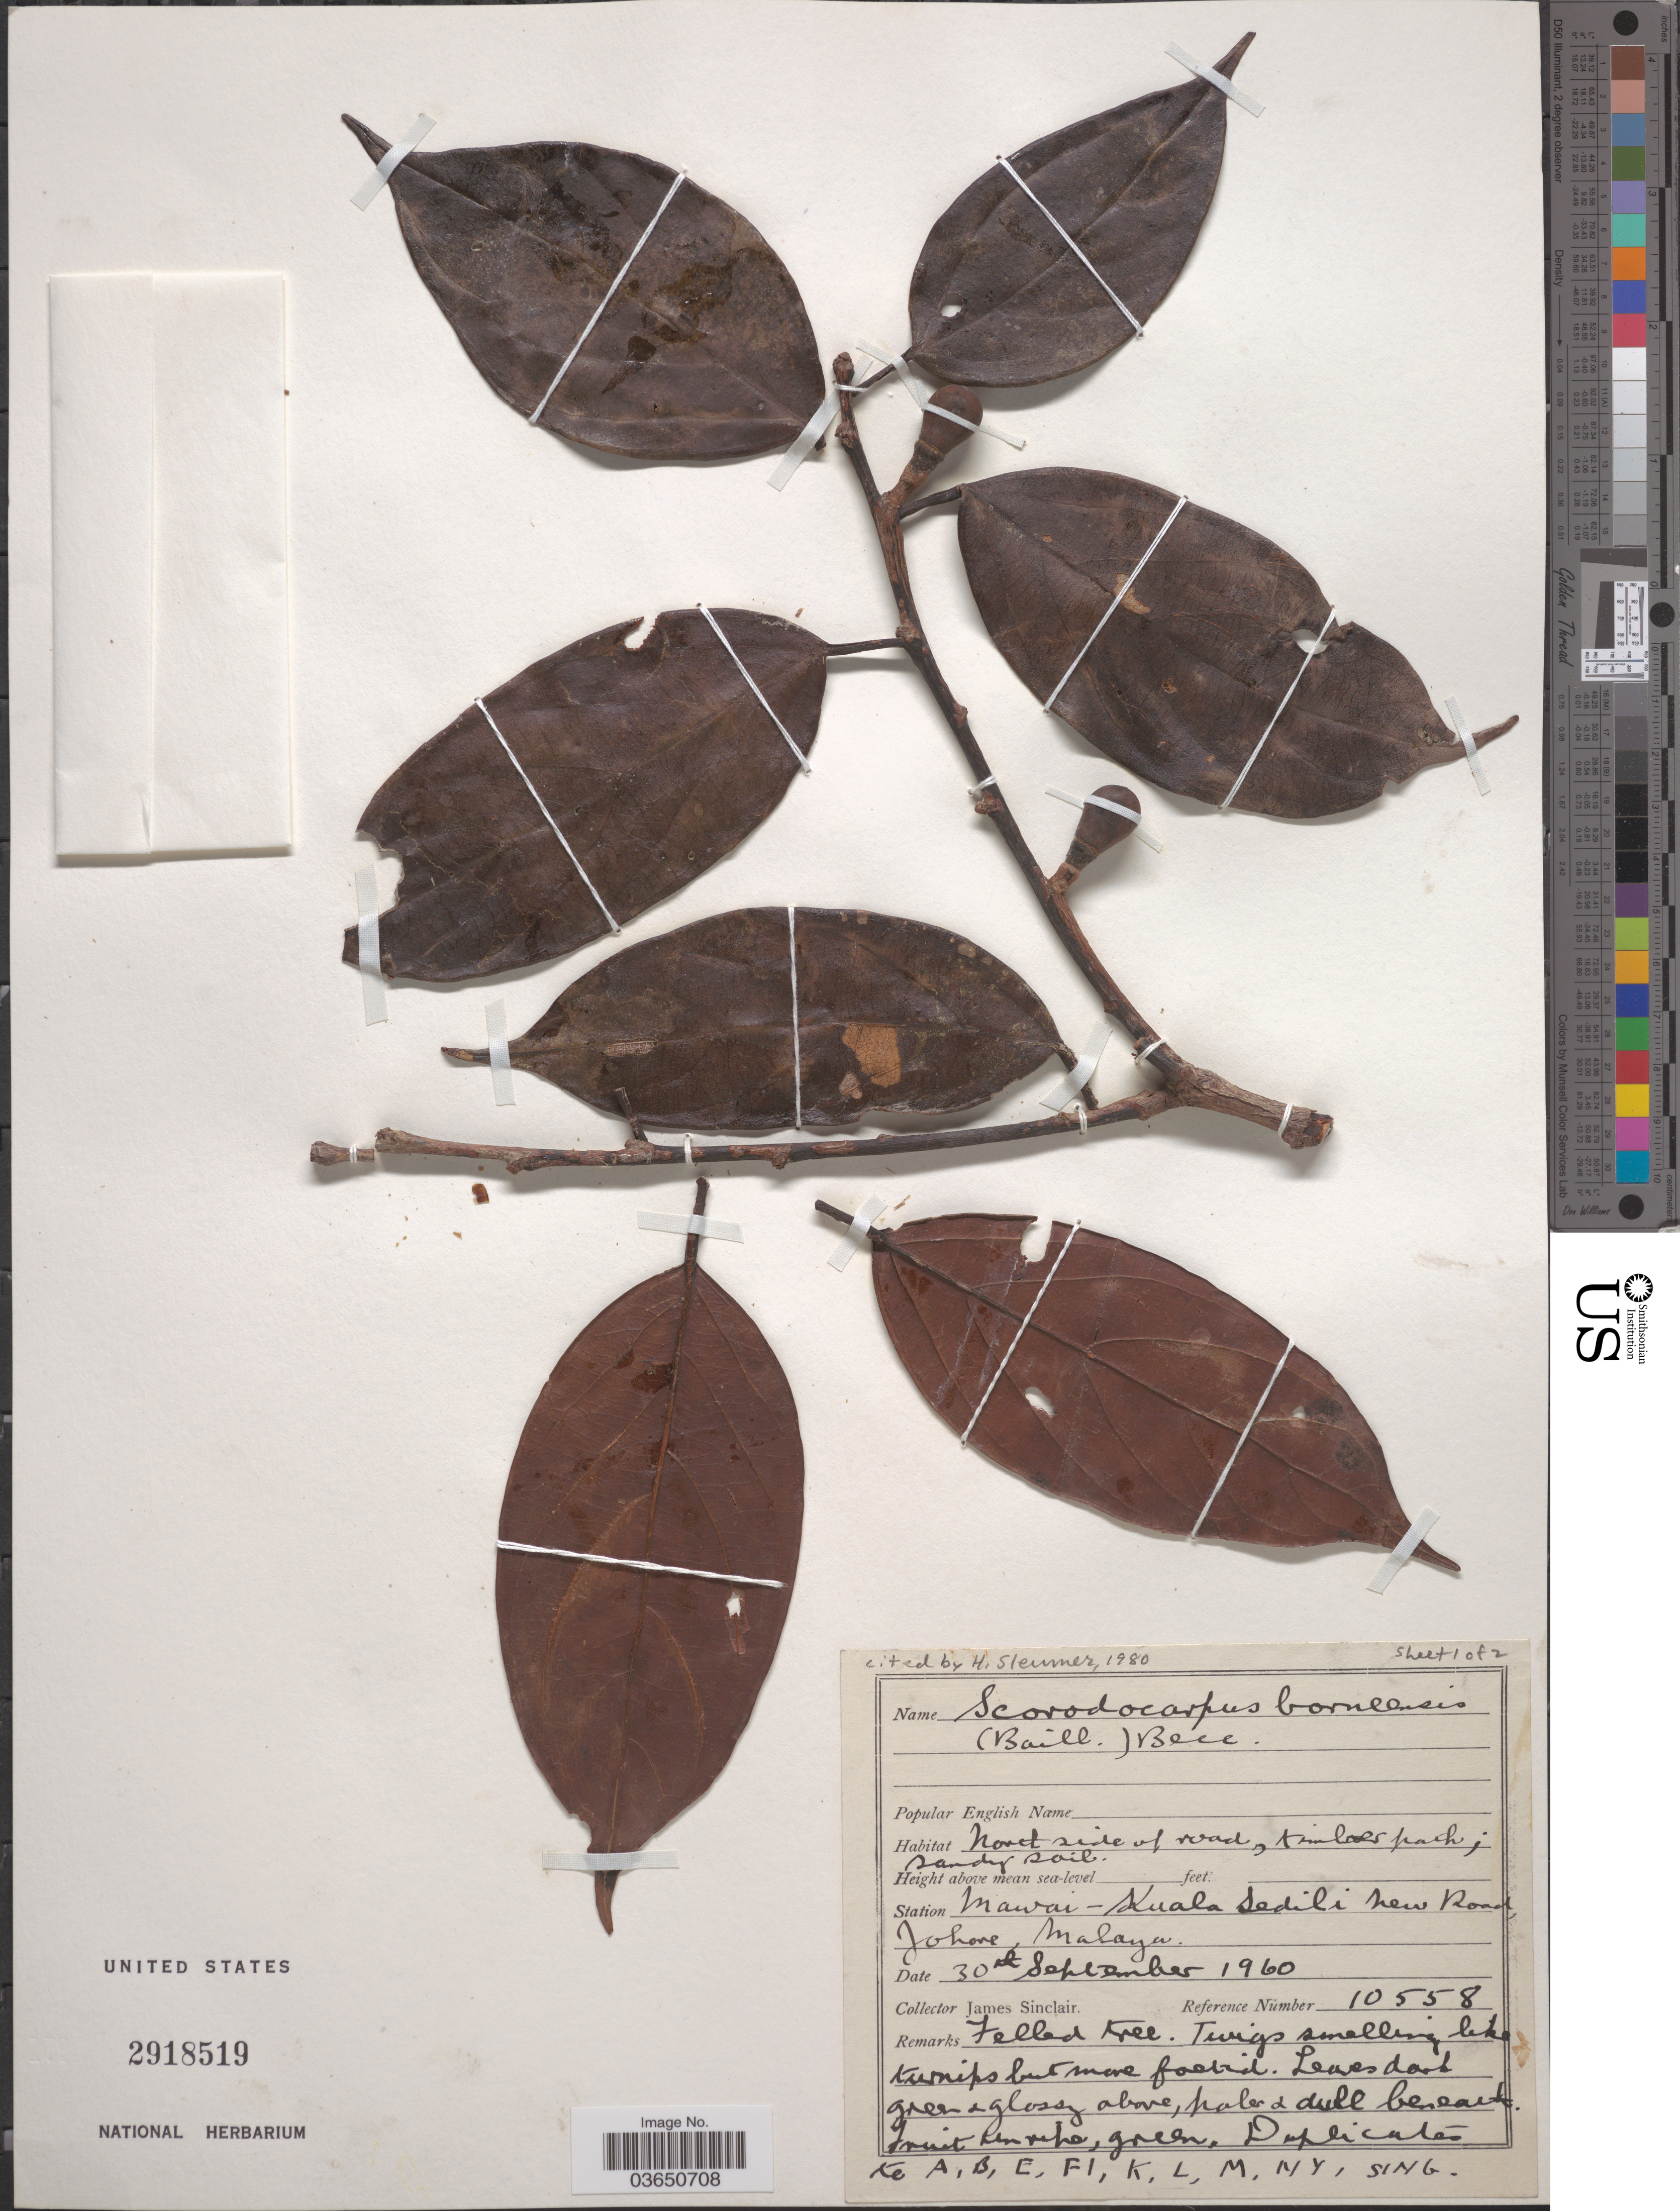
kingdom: Plantae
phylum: Tracheophyta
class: Magnoliopsida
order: Santalales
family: Strombosiaceae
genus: Scorodocarpus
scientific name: Scorodocarpus borneensis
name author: (Baill.) Becc.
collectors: J. Sinclair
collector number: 10558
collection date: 1960-09-30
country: Malaysia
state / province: Johor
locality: Station Mawai-Kuala Sedili New Road, Johore, Malaya.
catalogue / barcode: US 2918519